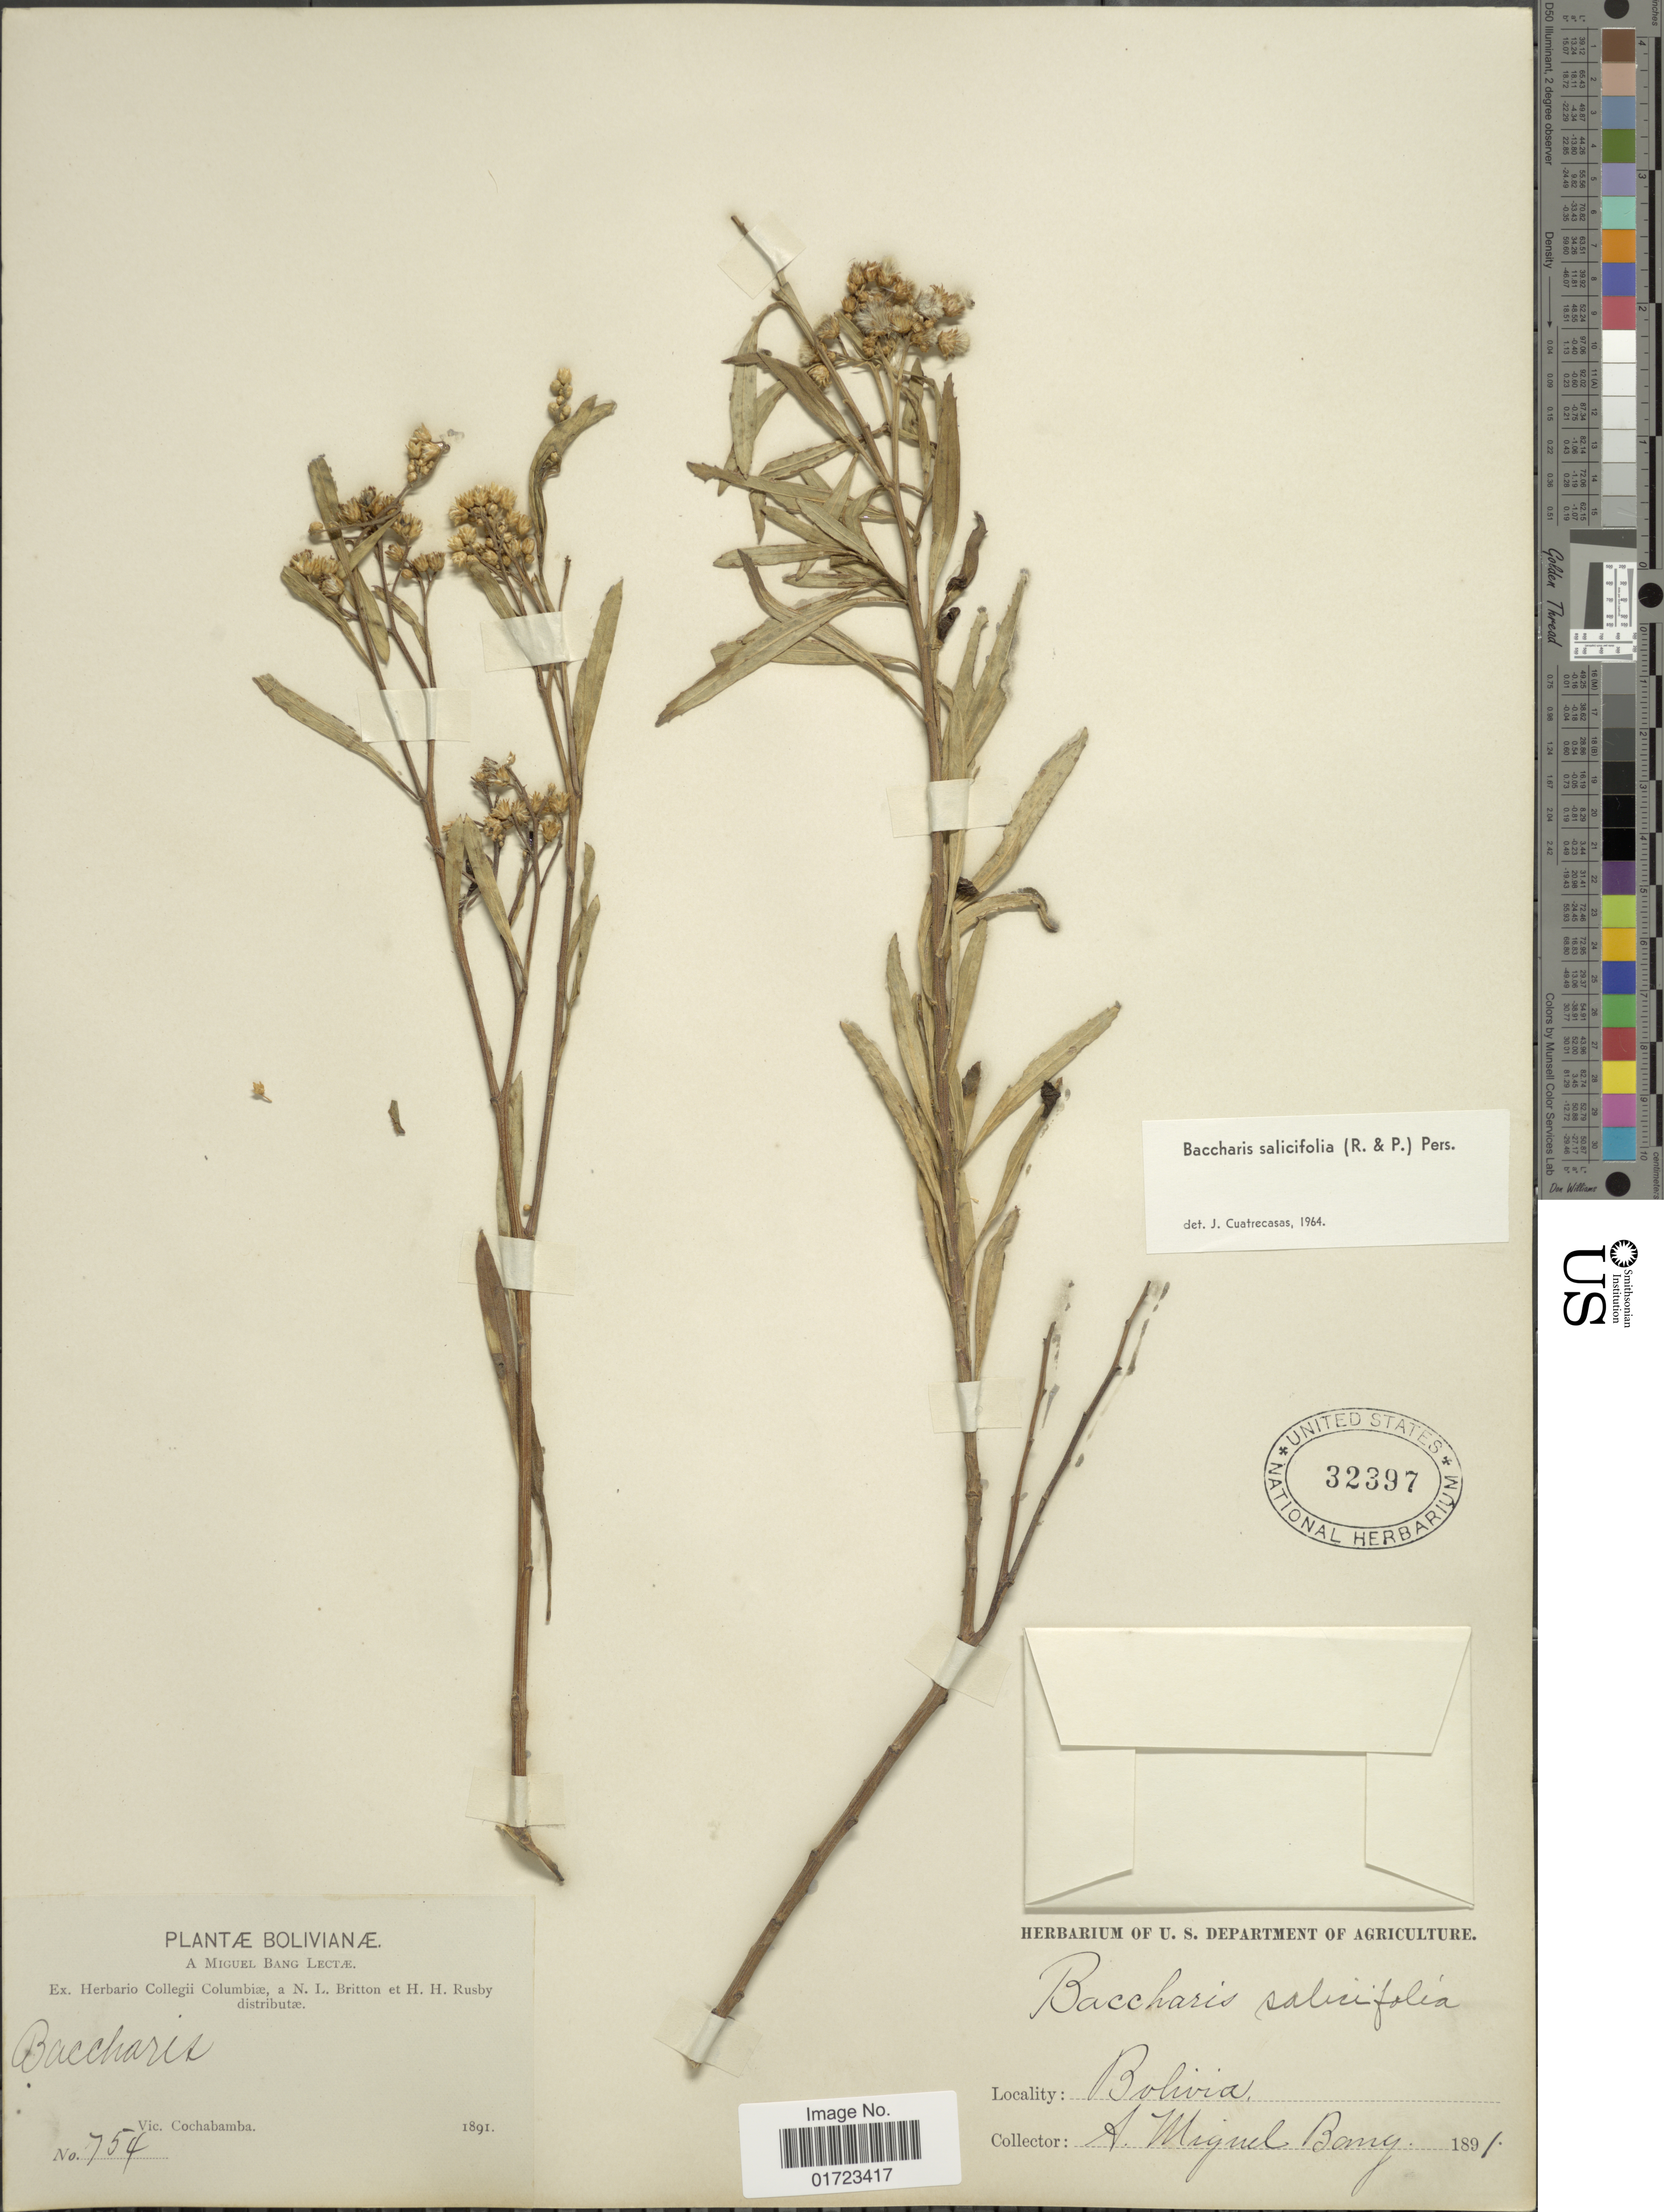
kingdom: Plantae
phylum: Tracheophyta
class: Magnoliopsida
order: Asterales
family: Asteraceae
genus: Baccharis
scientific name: Baccharis salicifolia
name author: (Ruiz & Pav.) Pers.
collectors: M. Bang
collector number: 754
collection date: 1891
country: Bolivia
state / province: Cochabamba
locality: Vic. Cochabamba.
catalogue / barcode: US 32397